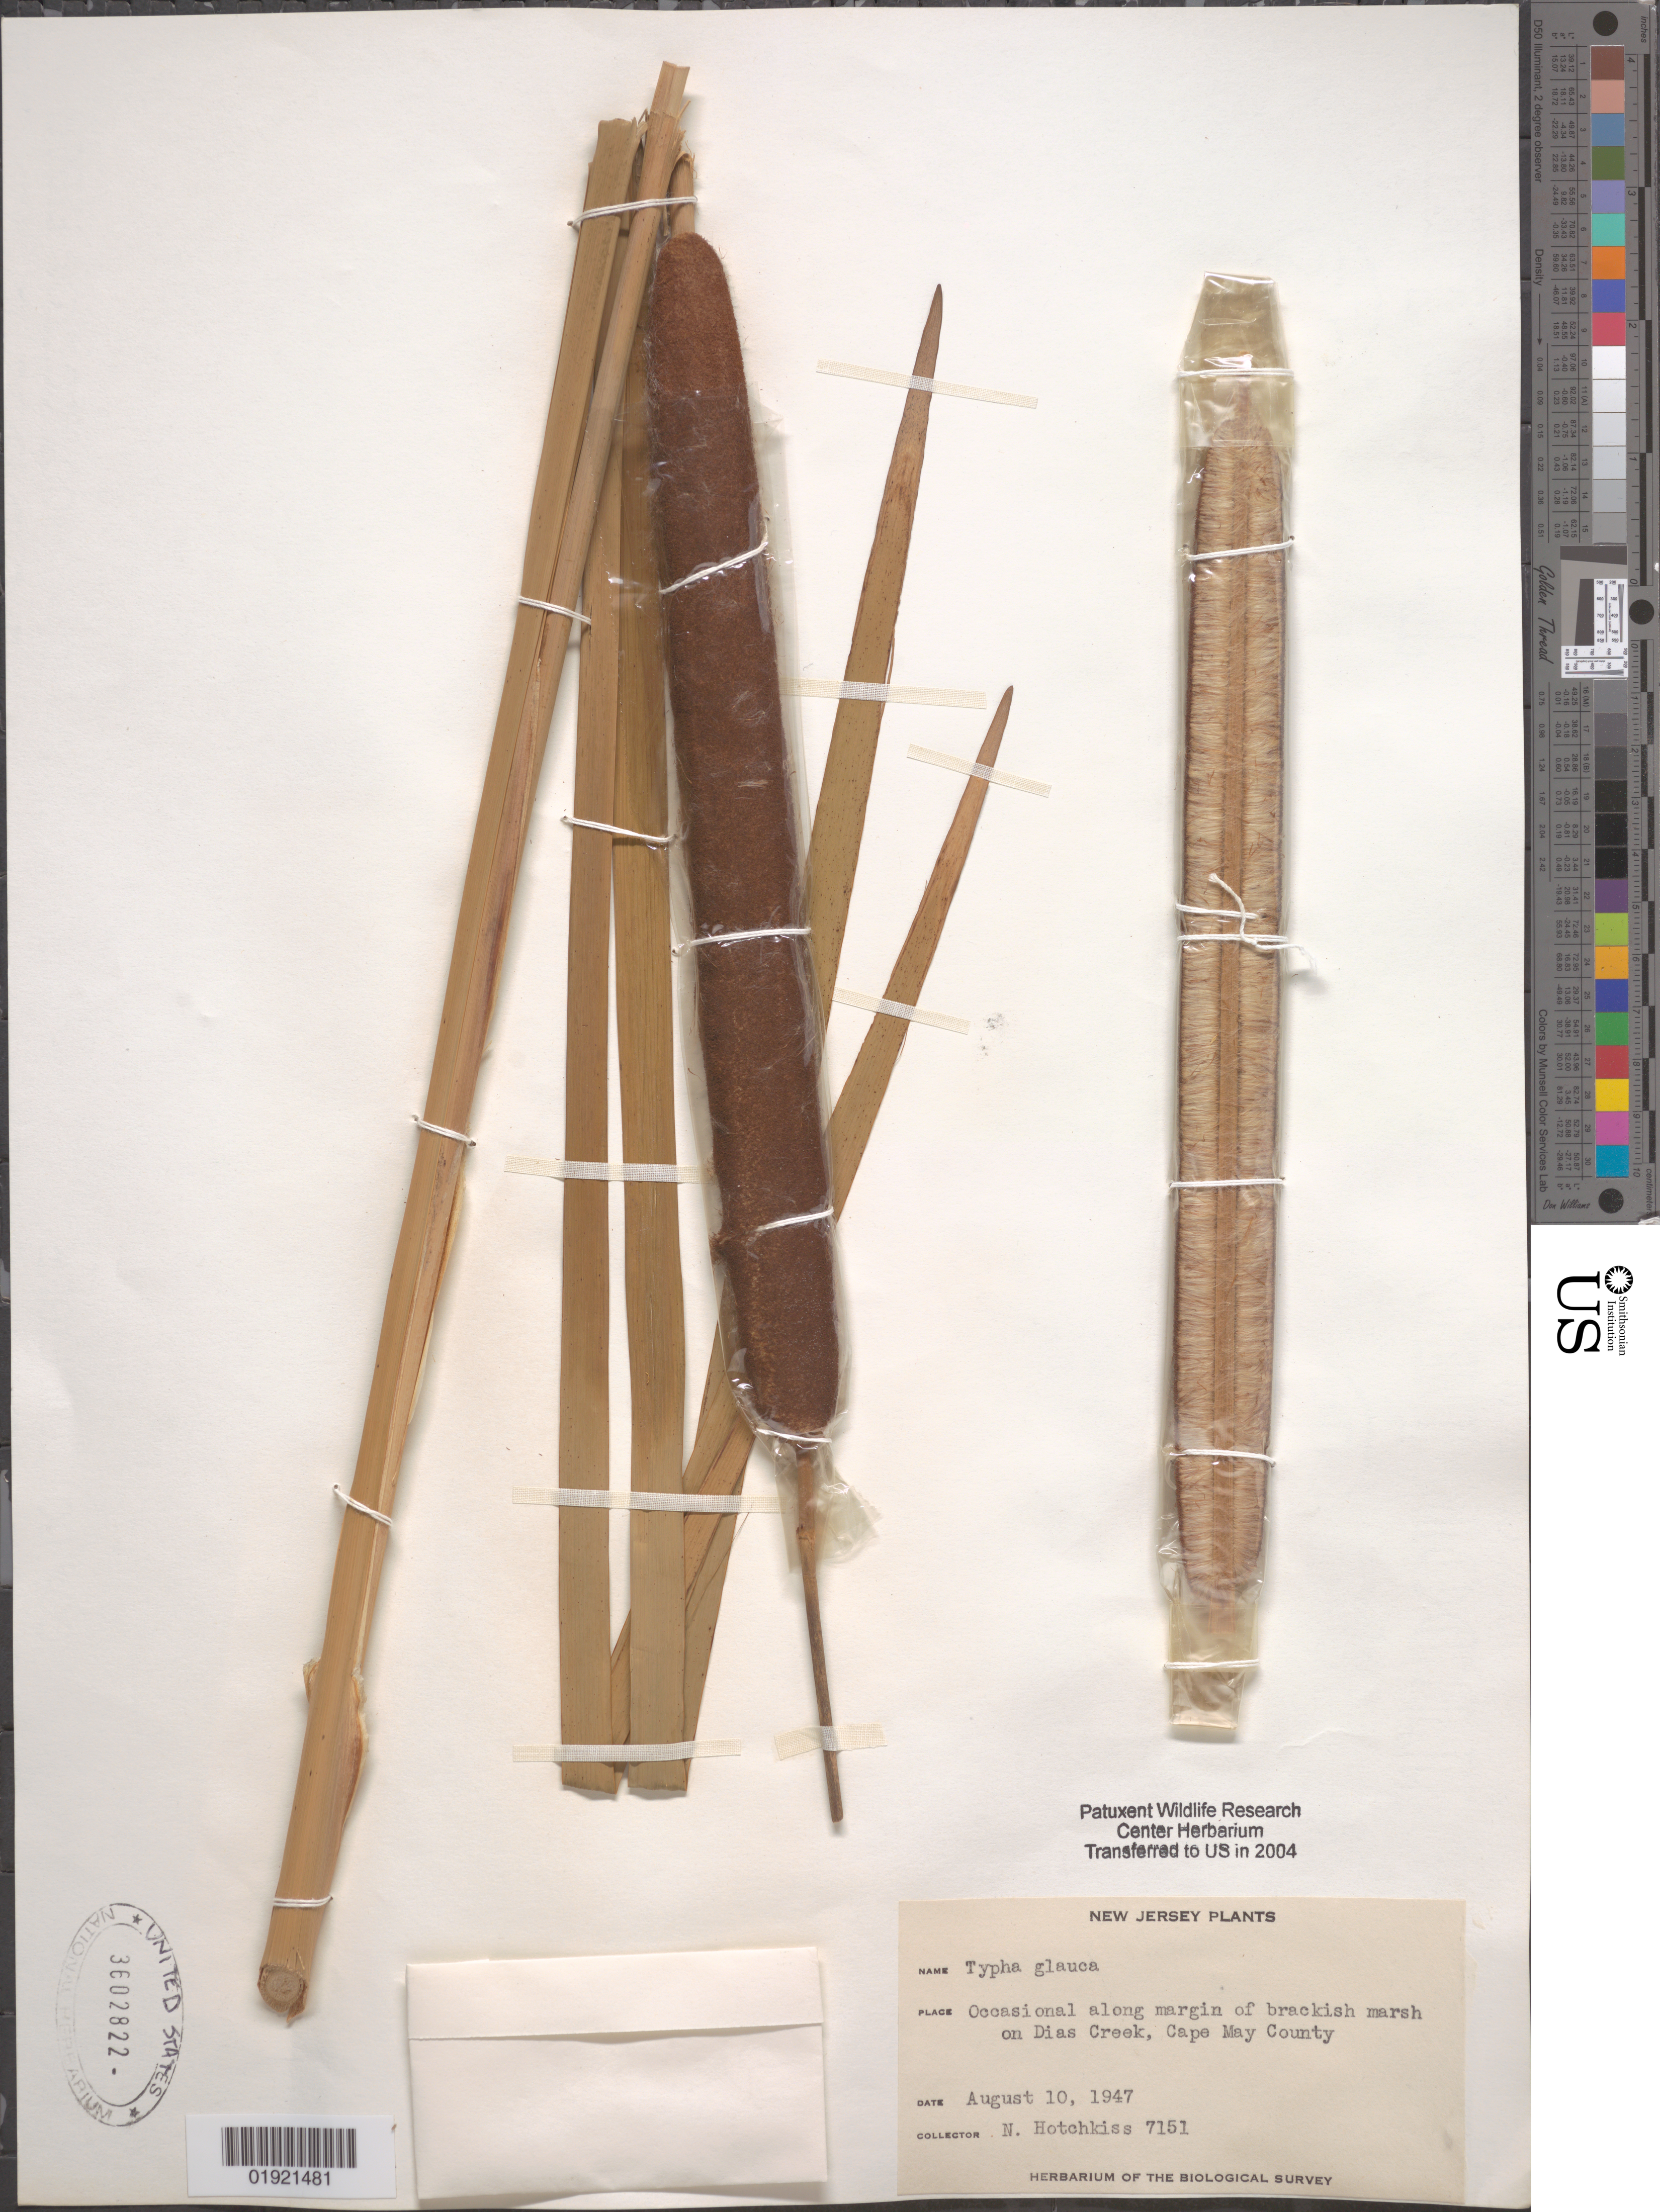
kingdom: Plantae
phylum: Tracheophyta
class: Liliopsida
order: Poales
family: Typhaceae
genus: Typha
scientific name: Typha glauca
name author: Godr.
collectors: N. Hotchkiss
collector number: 7151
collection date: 1947-08-10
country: United States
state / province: New Jersey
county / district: Cape May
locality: Occasional along margin of brackish marsh on Dias Creek.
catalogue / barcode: US 3602822